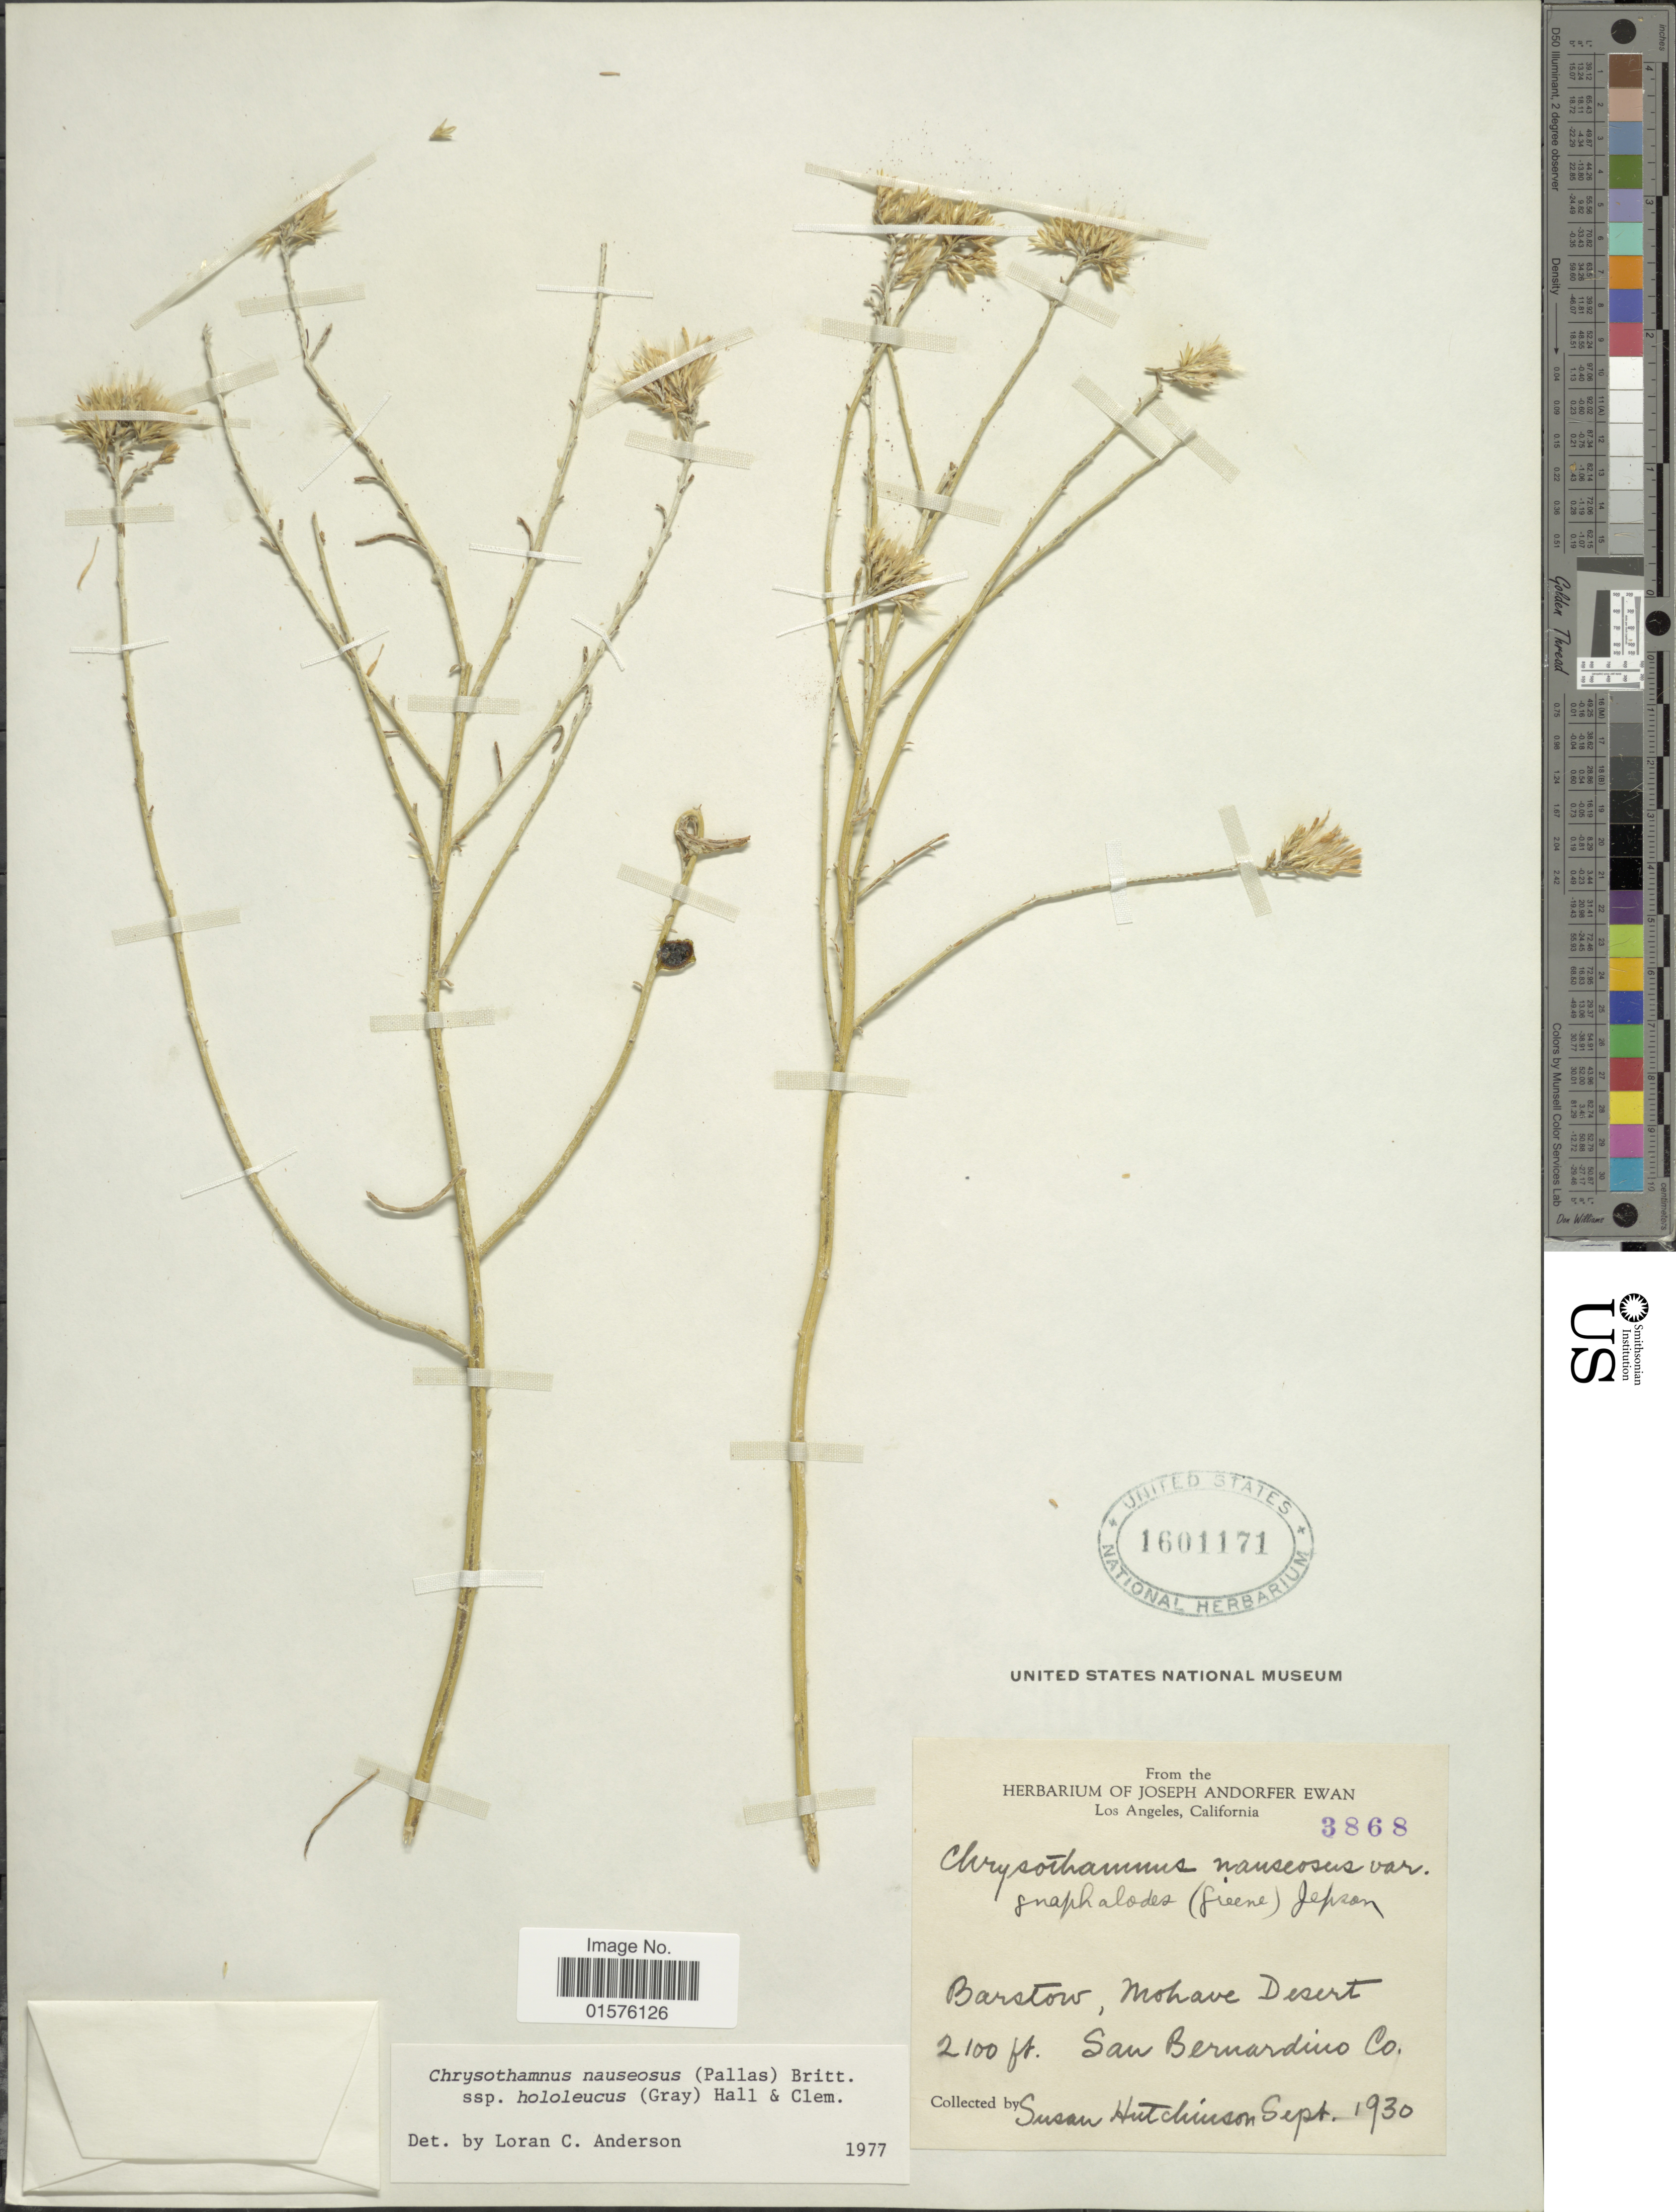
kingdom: Plantae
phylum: Tracheophyta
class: Magnoliopsida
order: Asterales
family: Asteraceae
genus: Ericameria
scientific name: Ericameria nauseosa var. hololeuca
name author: (A. Gray) G.L. Nesom & G.I. Baird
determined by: Urbatsch, Lowell E., Curator (LSU), Louisiana State University (UNITED STATES)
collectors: S. W. Hutchinson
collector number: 3868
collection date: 1930-09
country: United States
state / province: California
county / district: Kern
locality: Barstow, Mohave Desert, San Bernardino Co.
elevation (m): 640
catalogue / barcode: US 1601171